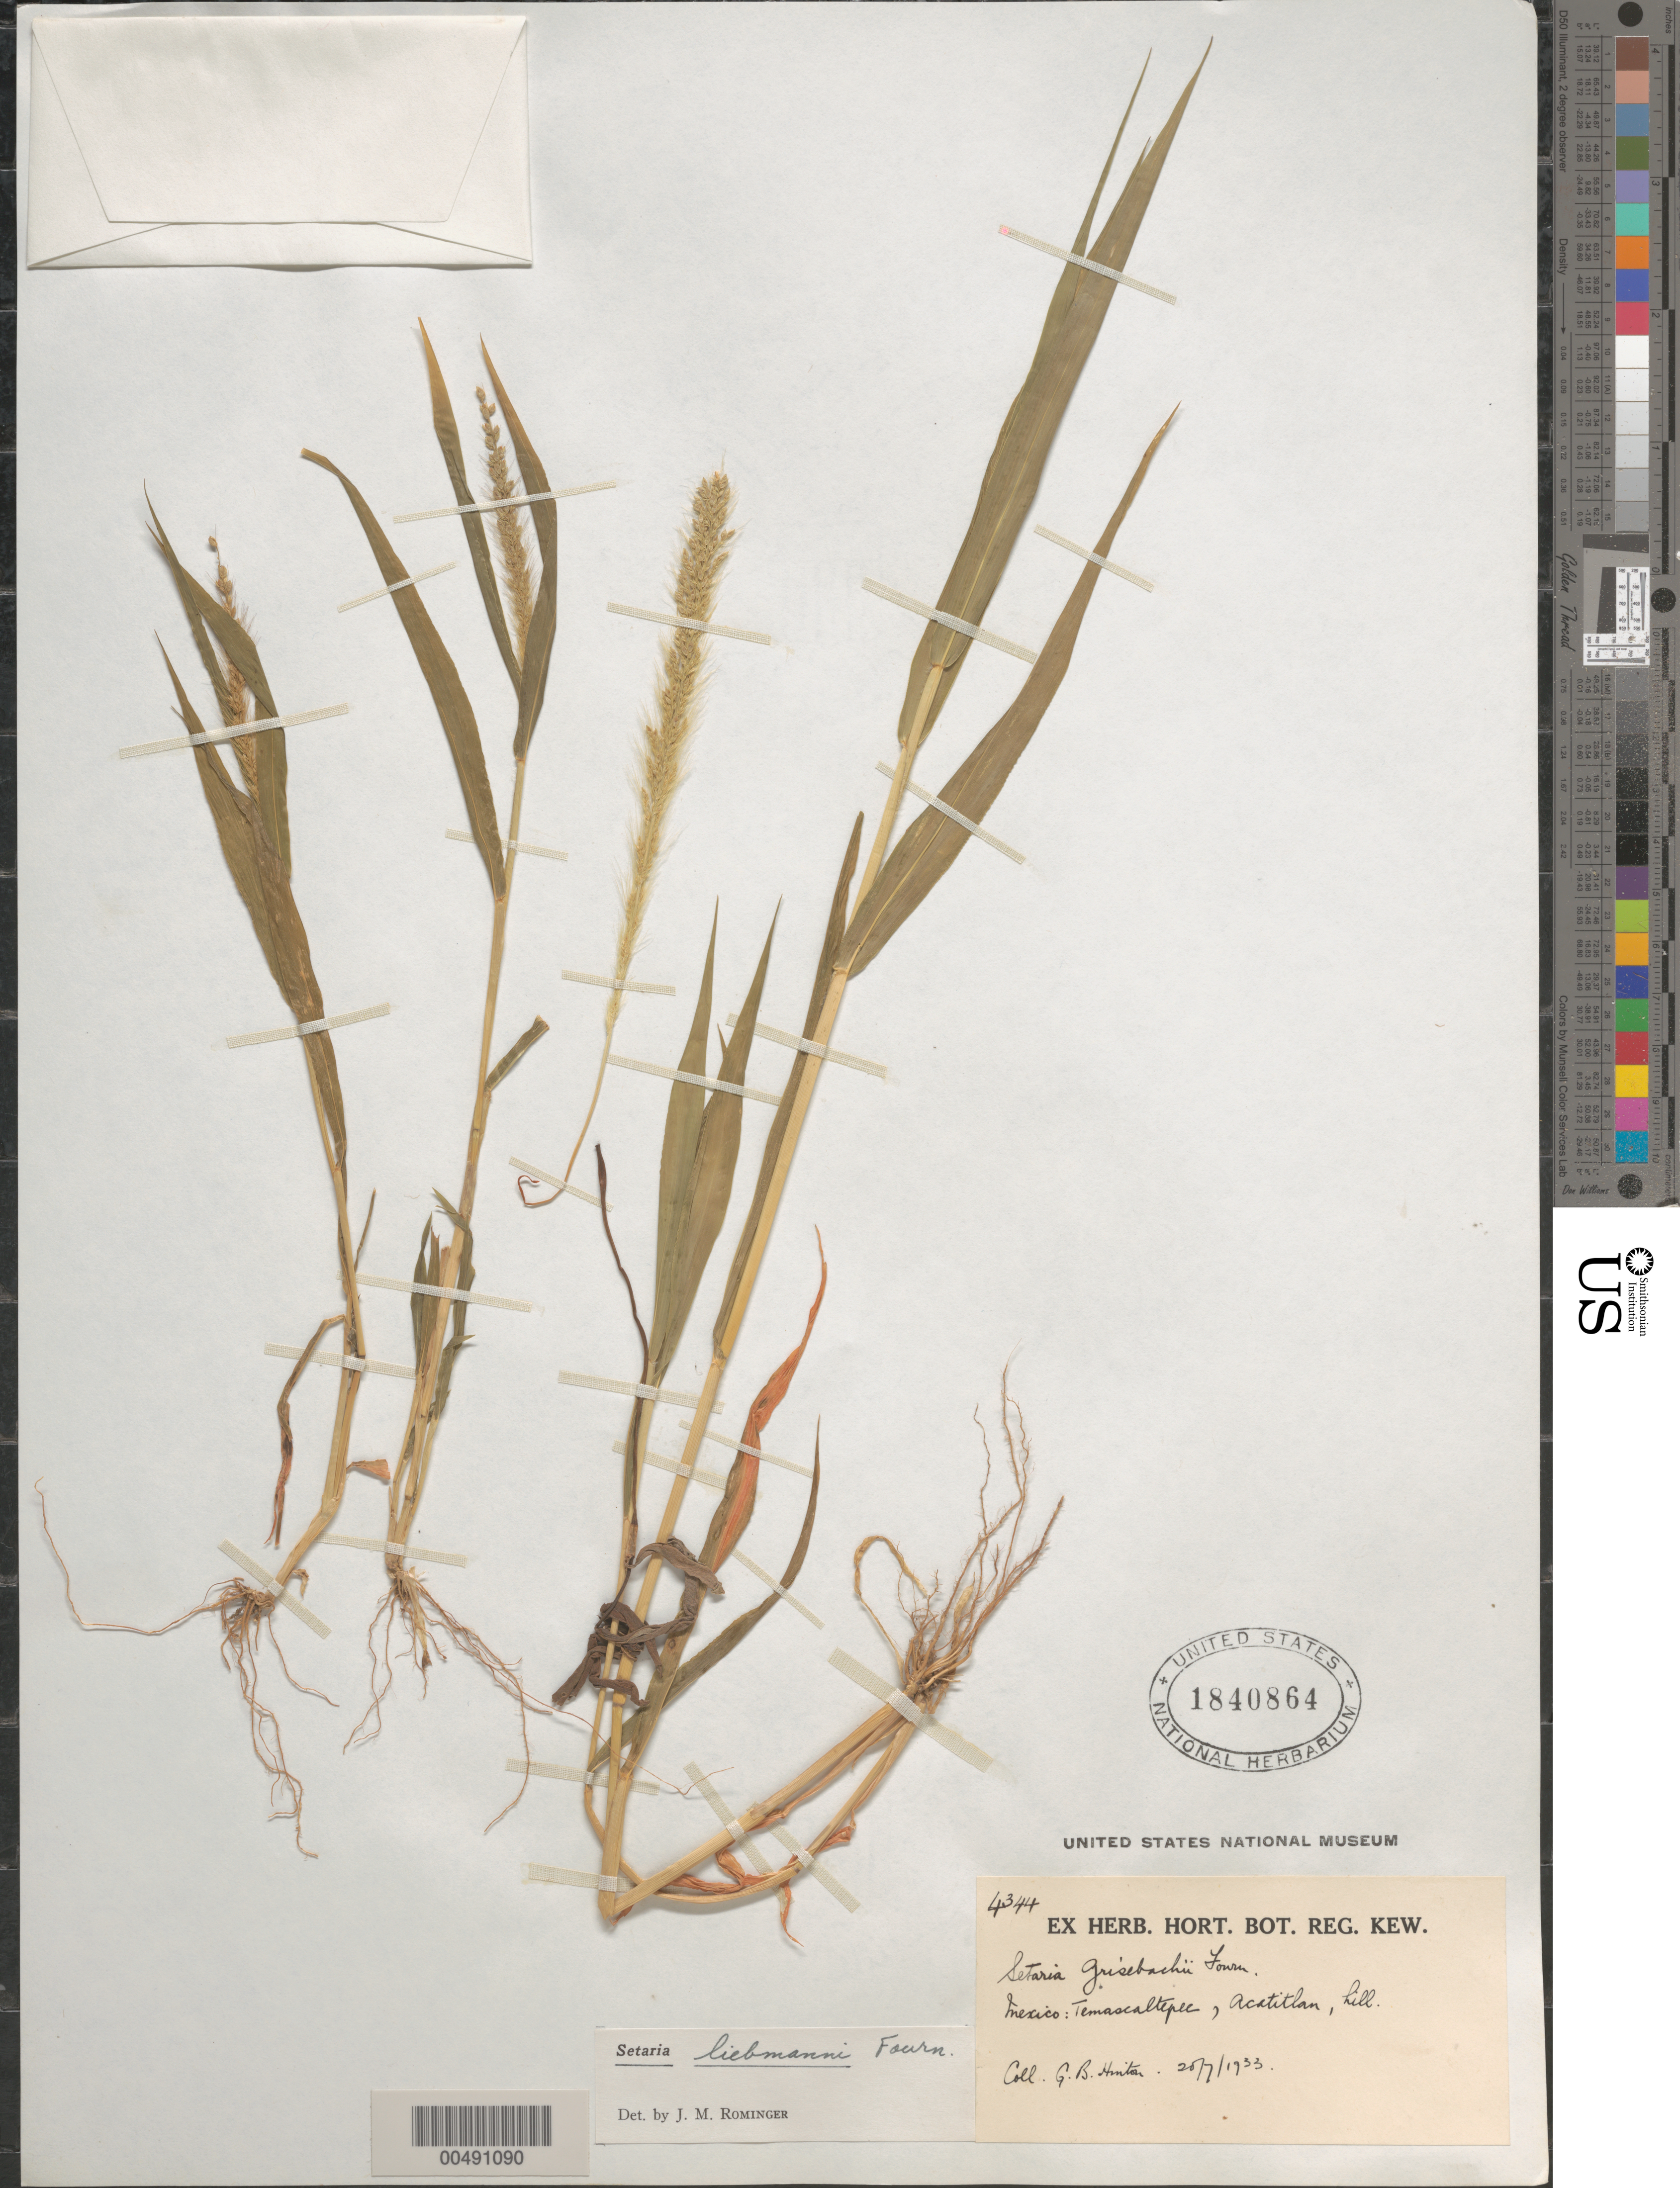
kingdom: Plantae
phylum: Tracheophyta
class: Liliopsida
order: Poales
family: Poaceae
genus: Setaria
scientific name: Setaria liebmannii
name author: E. Fourn.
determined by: Rominger, J. M.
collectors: G. B. Hinton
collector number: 4344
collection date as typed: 20 Jul 1933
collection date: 1933-07-20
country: Mexico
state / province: México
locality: Temascaltepec, Acatitlan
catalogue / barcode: US 1840864